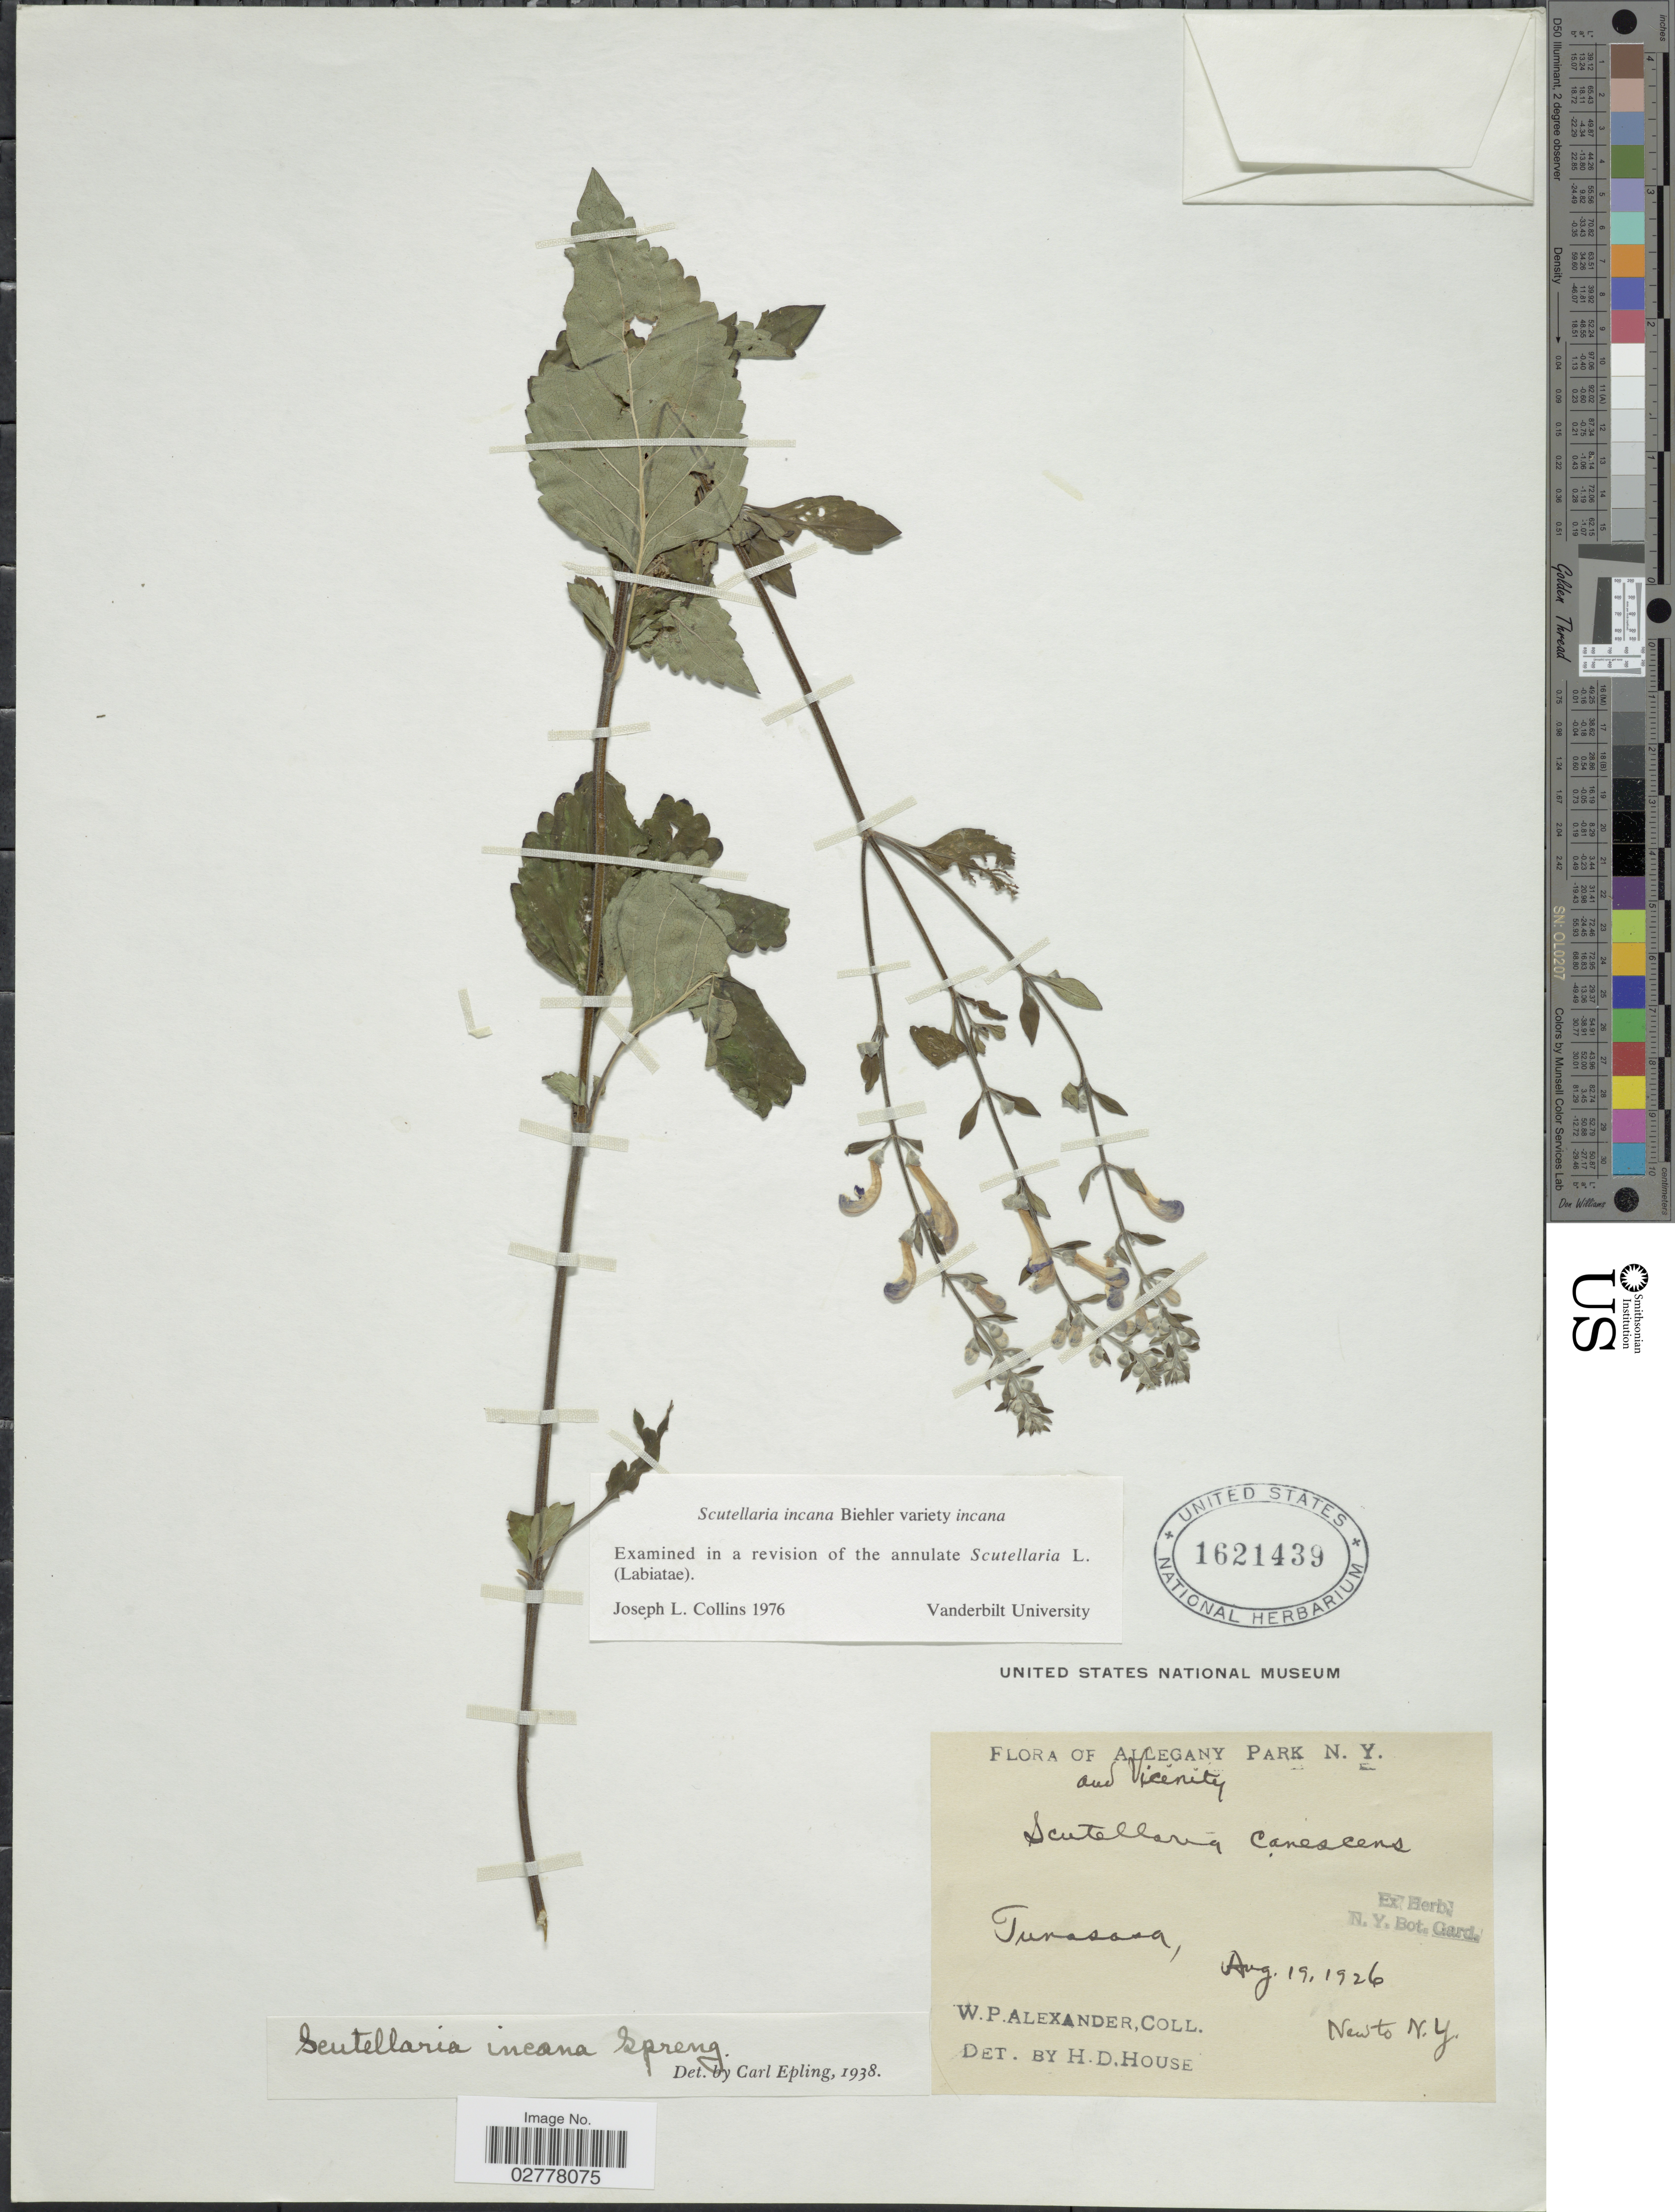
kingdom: Plantae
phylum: Tracheophyta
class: Magnoliopsida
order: Lamiales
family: Lamiaceae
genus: Scutellaria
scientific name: Scutellaria incana var. incana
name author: Biehler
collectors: W. P. Alexander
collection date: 1926-08-19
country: United States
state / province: New York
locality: Allegany Park and Vicinity. Turasasa.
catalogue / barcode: US 1621439